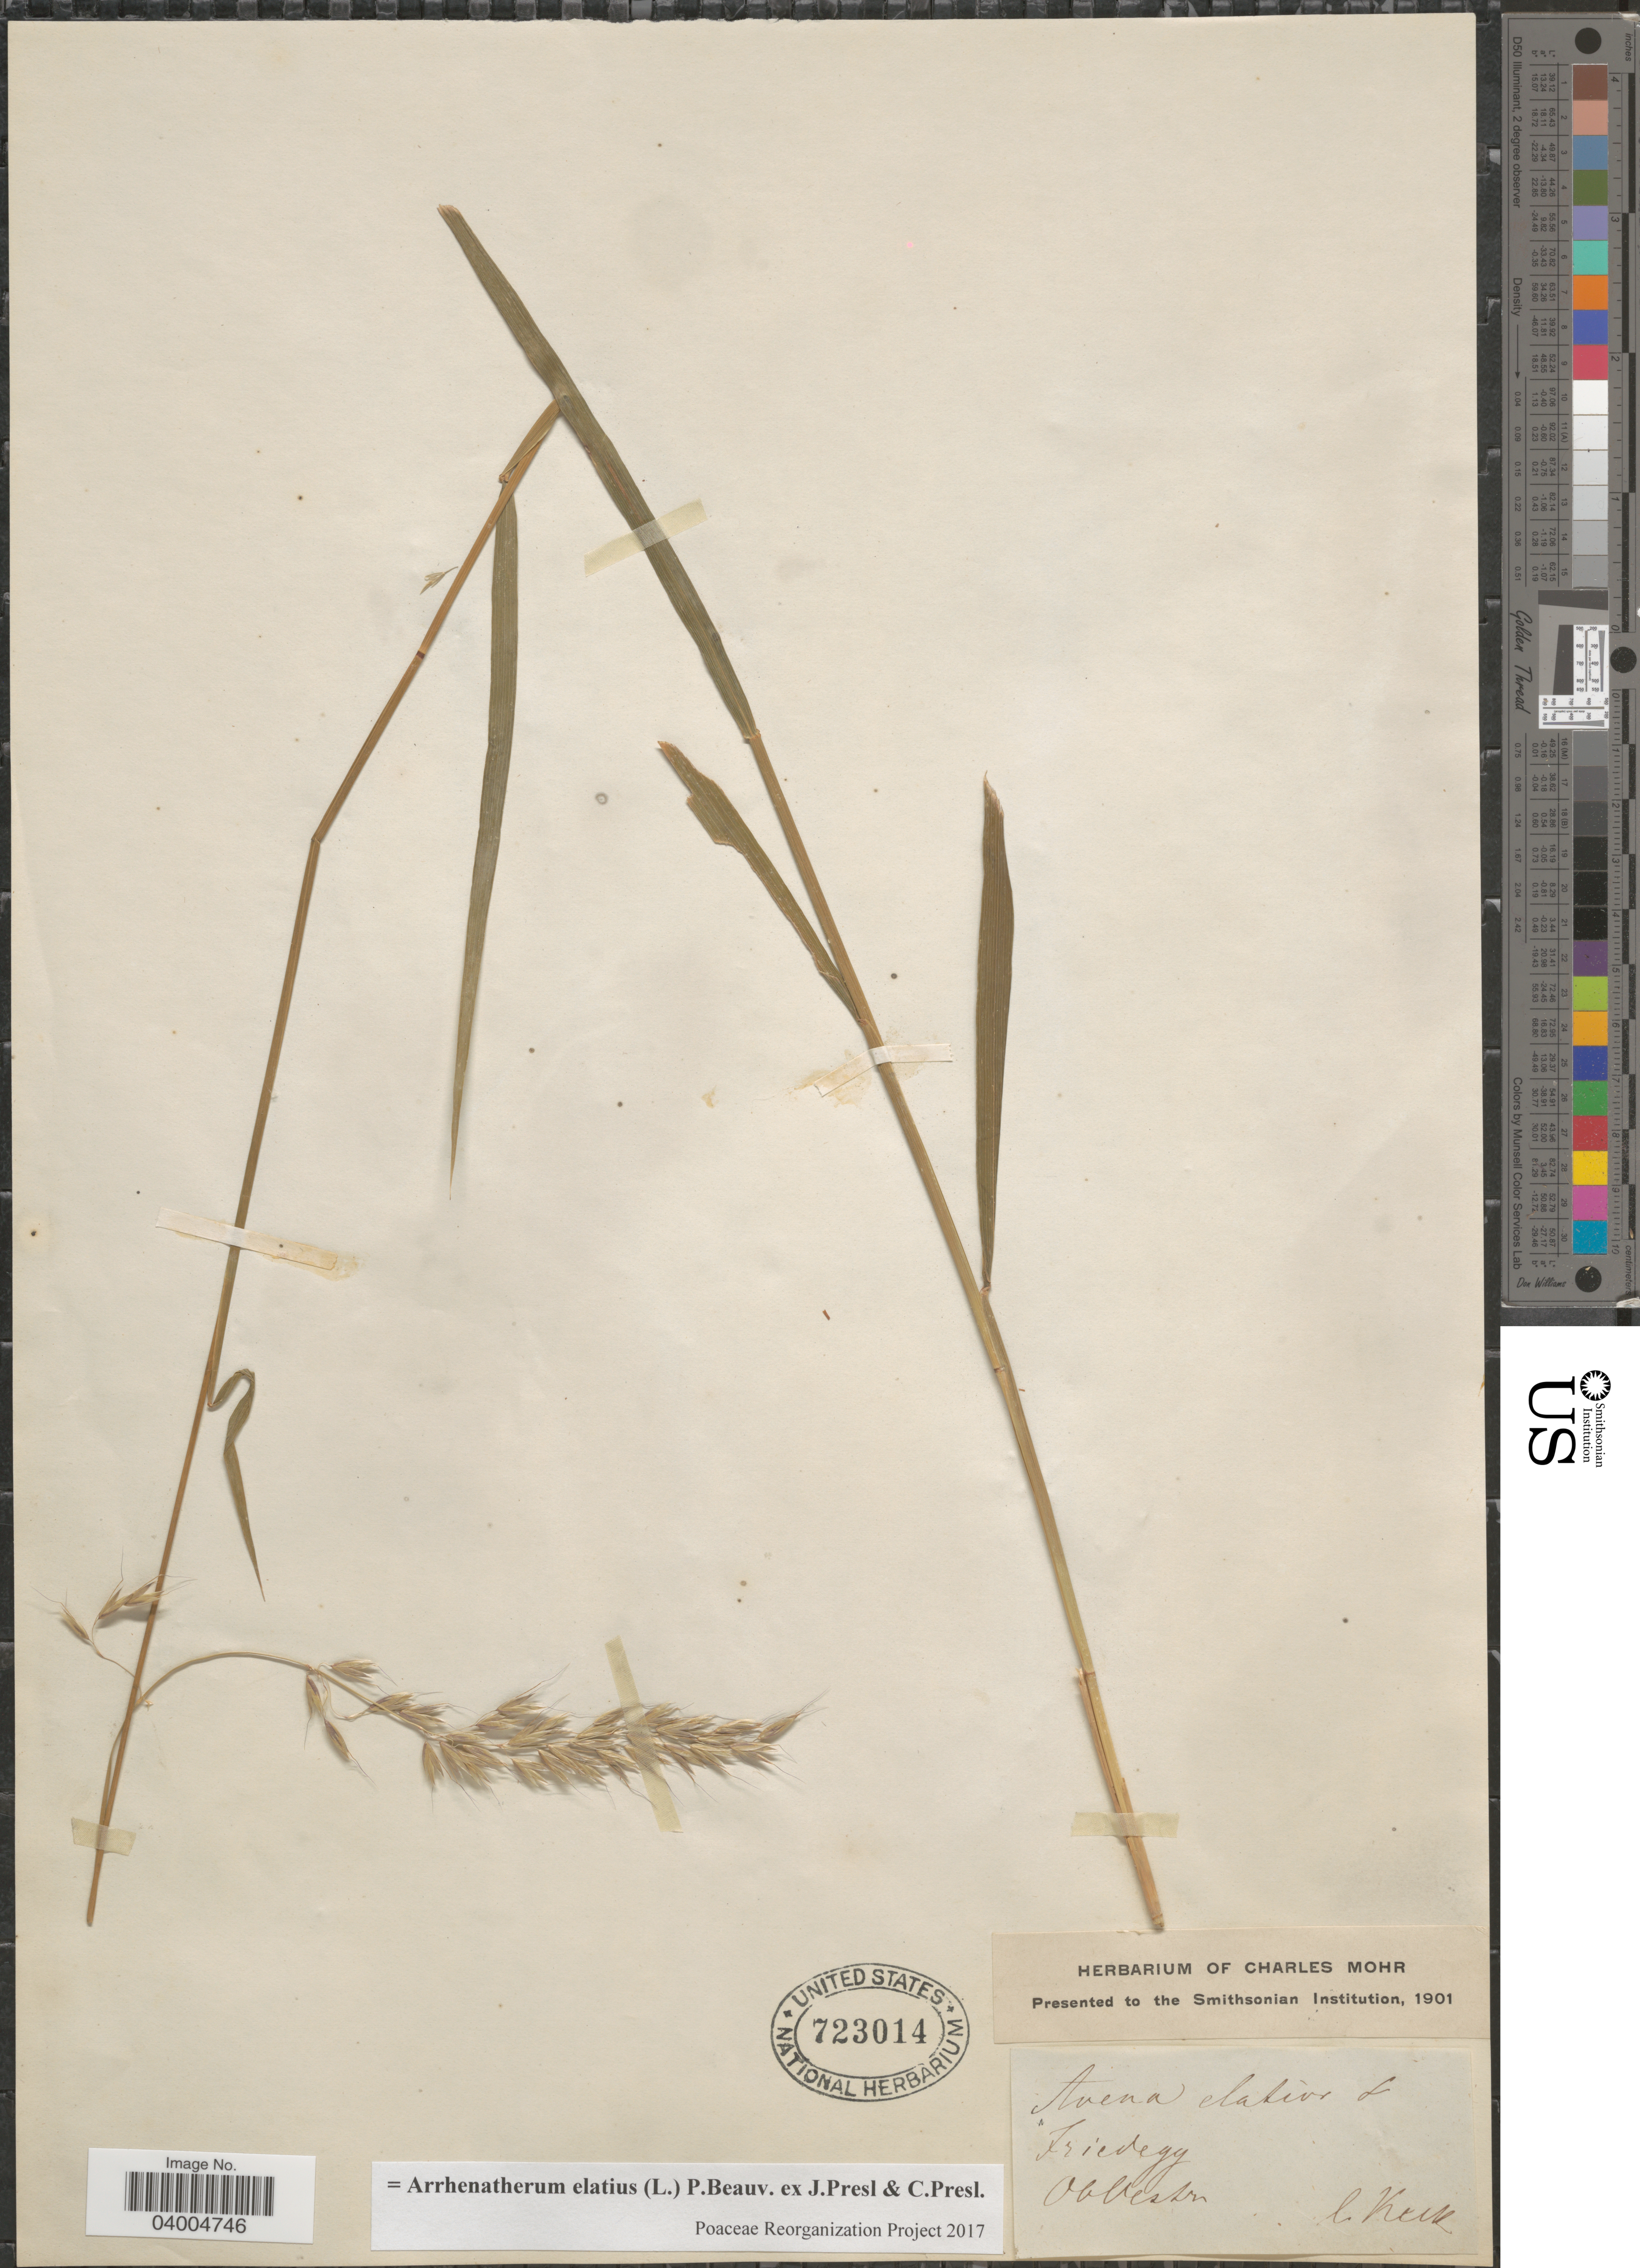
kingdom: Plantae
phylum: Tracheophyta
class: Liliopsida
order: Poales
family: Poaceae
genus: Arrhenatherum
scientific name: Arrhenatherum elatius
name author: (L.) J. Presl & C. Presl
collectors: -- Keck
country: Austria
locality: Frevdegg. Obhestrn. [interpreted]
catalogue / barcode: US 723014